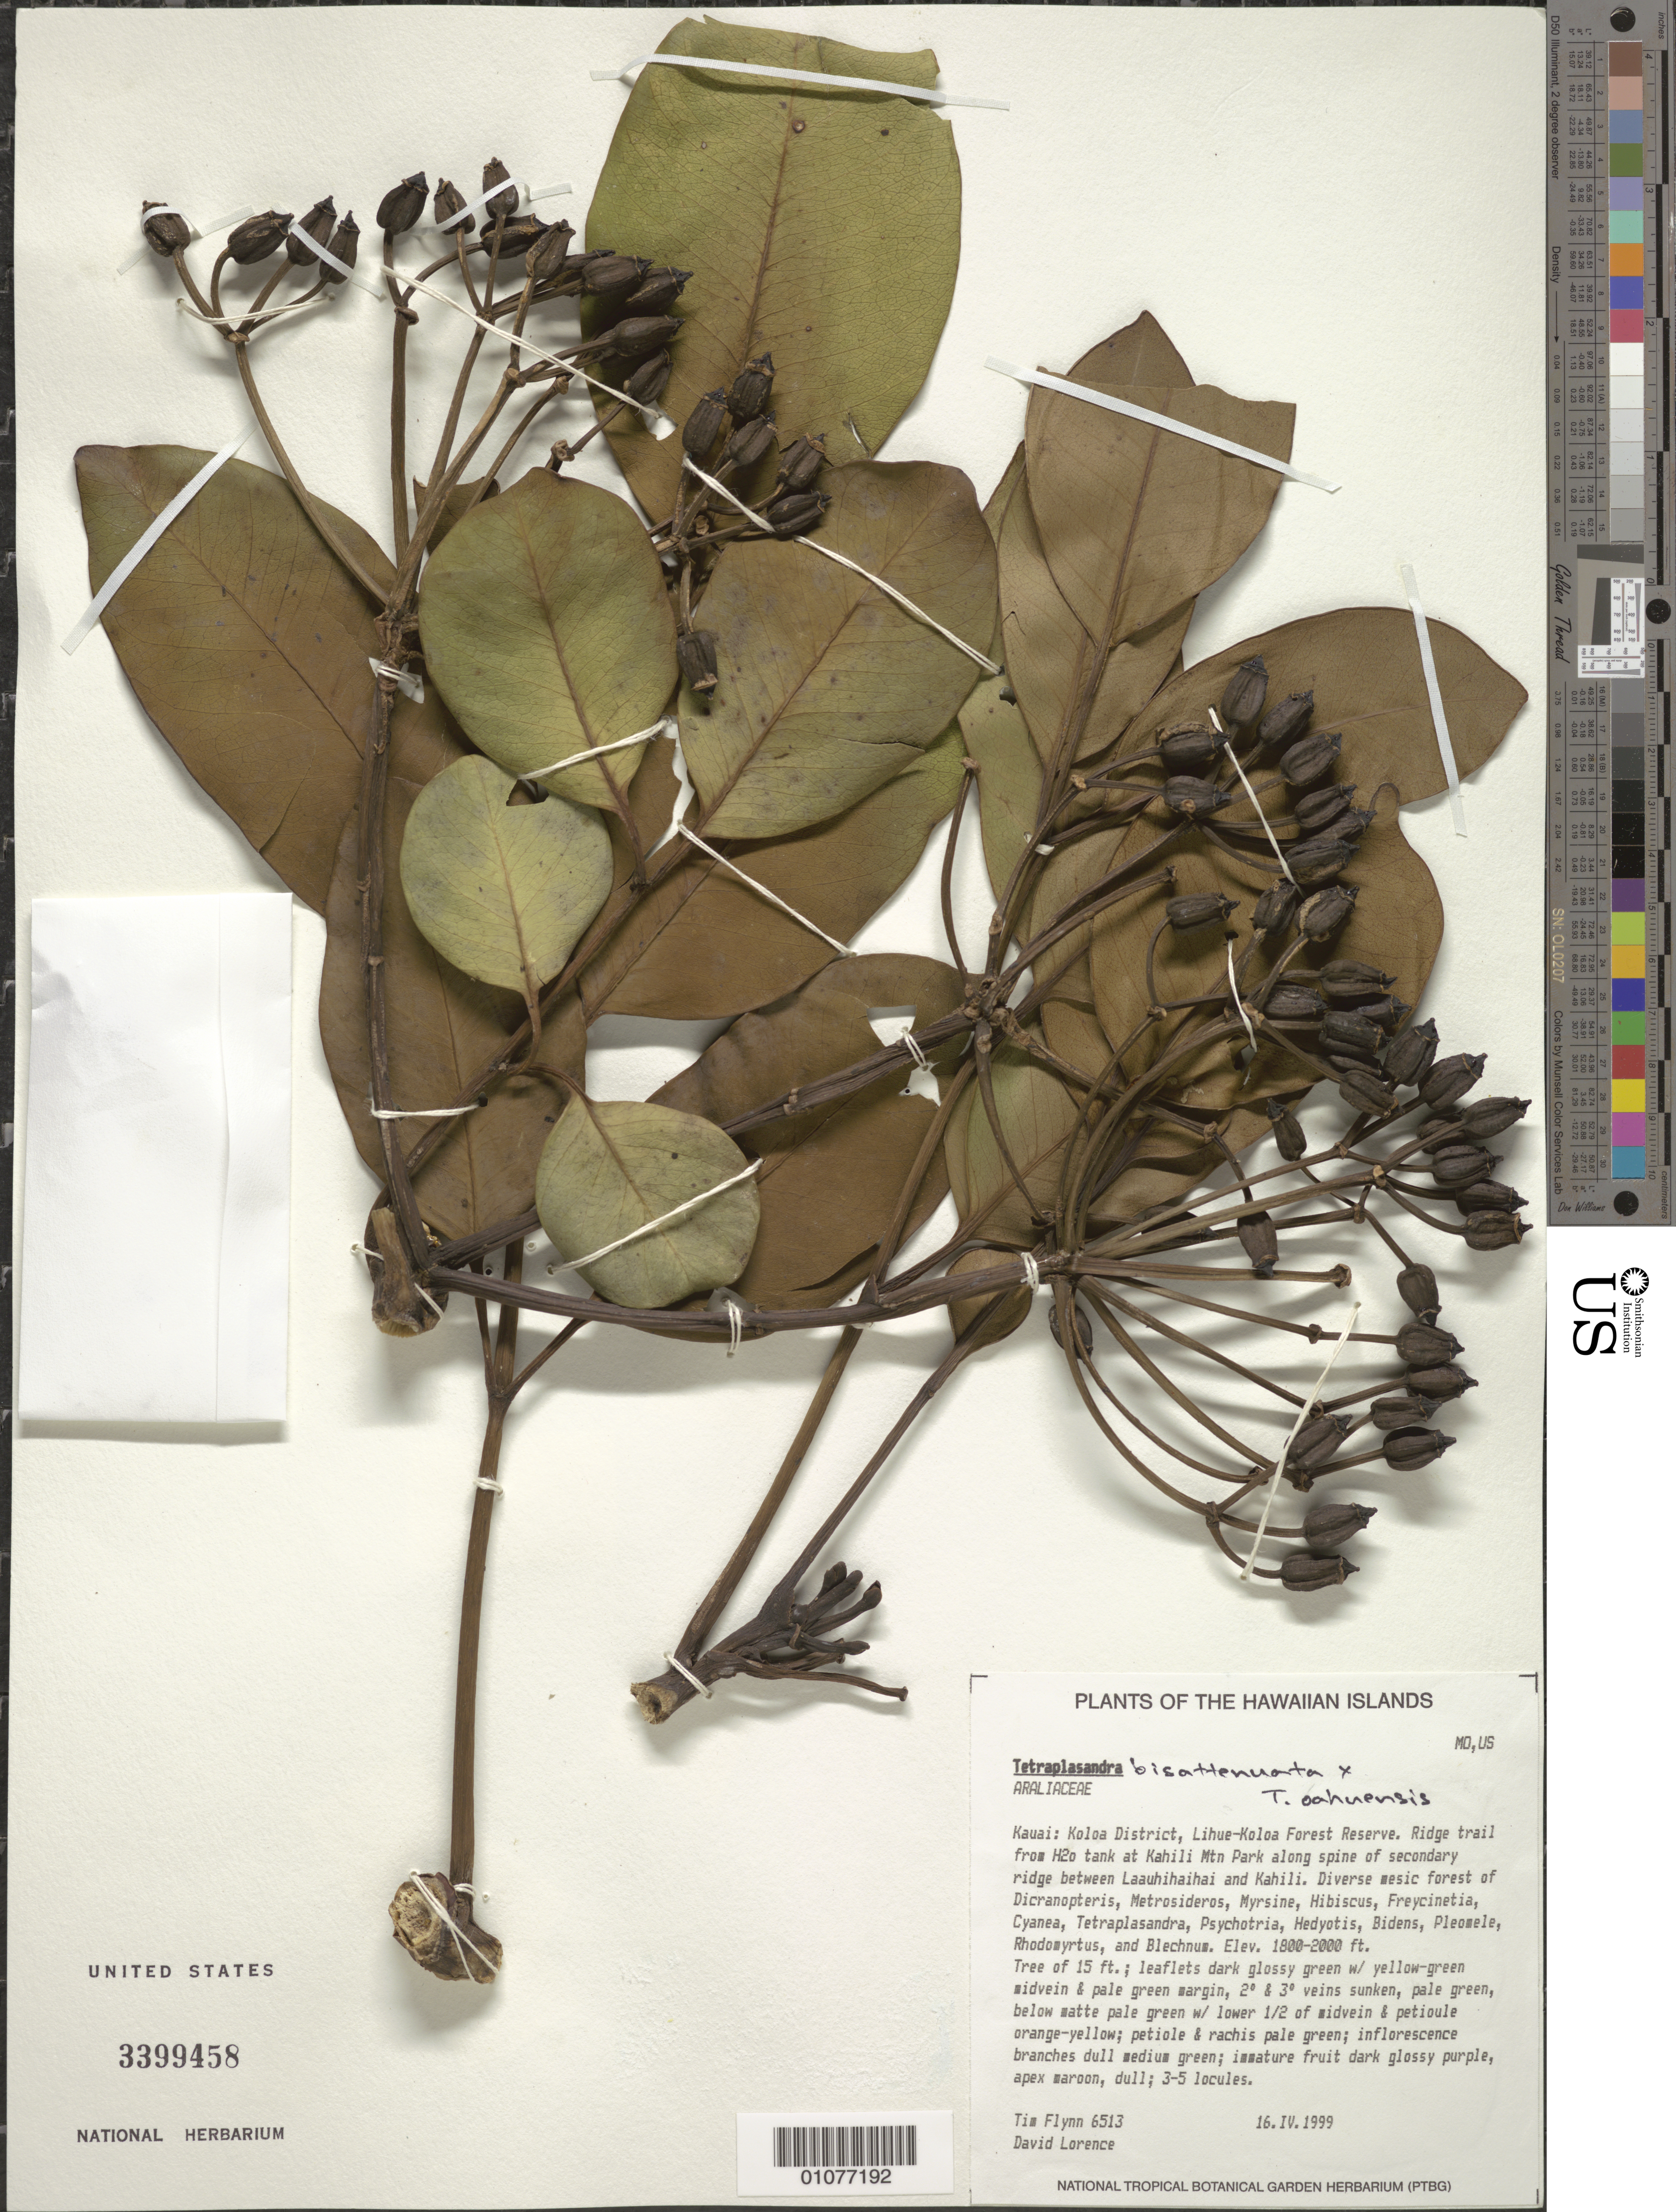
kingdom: Plantae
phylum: Tracheophyta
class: Magnoliopsida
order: Apiales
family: Araliaceae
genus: Polyscias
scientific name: Polyscias bisattenuata x P. oahuensis (A. Gray) Lowry & G. M. Plunkett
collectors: T. W. Flynn & D. Lorence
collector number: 6513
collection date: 1999-04-16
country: United States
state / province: Hawaii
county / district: Kauai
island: Kaua'i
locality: Koloa District, Lihue-Koloa Forest Reserve. Ridge trail from H2O tank at Kahili Mtn Park along spine of secondary ridge between Laauhihaihai and Kahili.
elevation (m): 549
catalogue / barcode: US 3399458